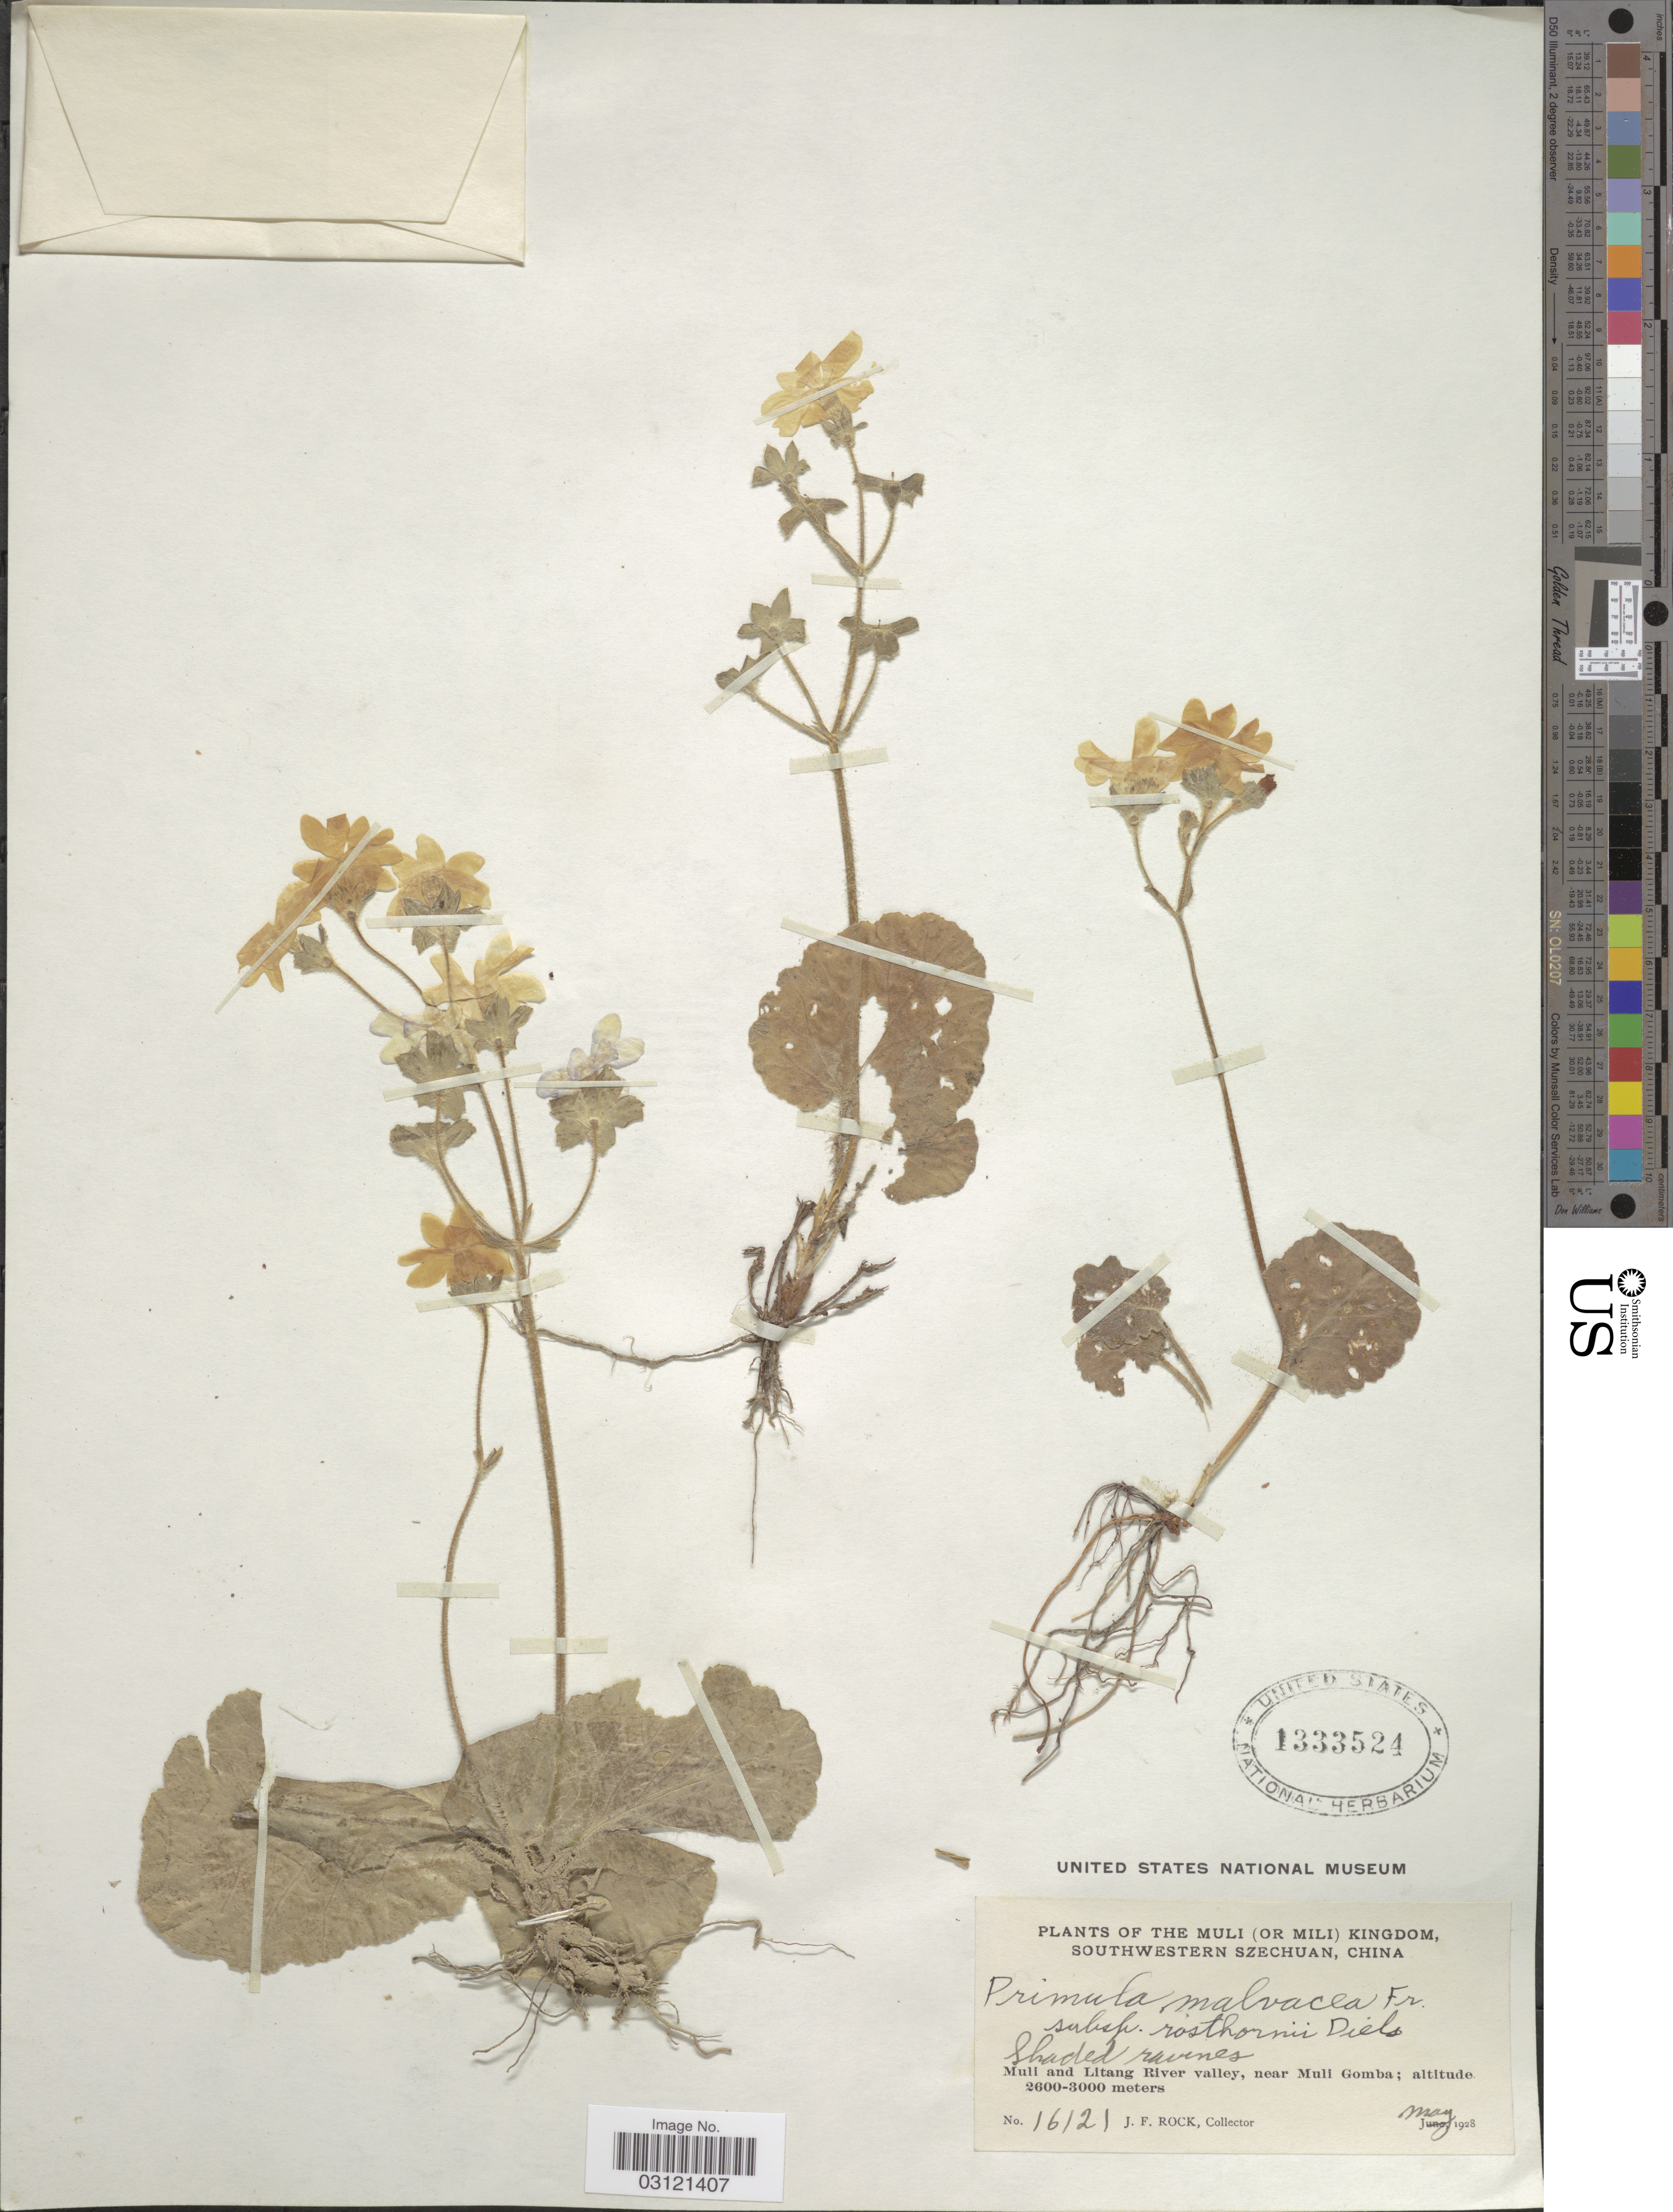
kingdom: Plantae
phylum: Tracheophyta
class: Magnoliopsida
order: Ericales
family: Primulaceae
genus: Primula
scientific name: Primula malvacea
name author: Franch.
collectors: J. Rock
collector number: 16121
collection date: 1928-05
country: China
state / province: Sichuan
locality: The Muli (or Mili) Kingdom, Southwestern Szechuan. Muli and Litang River valley, near Muli Gomba.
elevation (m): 2600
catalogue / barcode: US 1333524